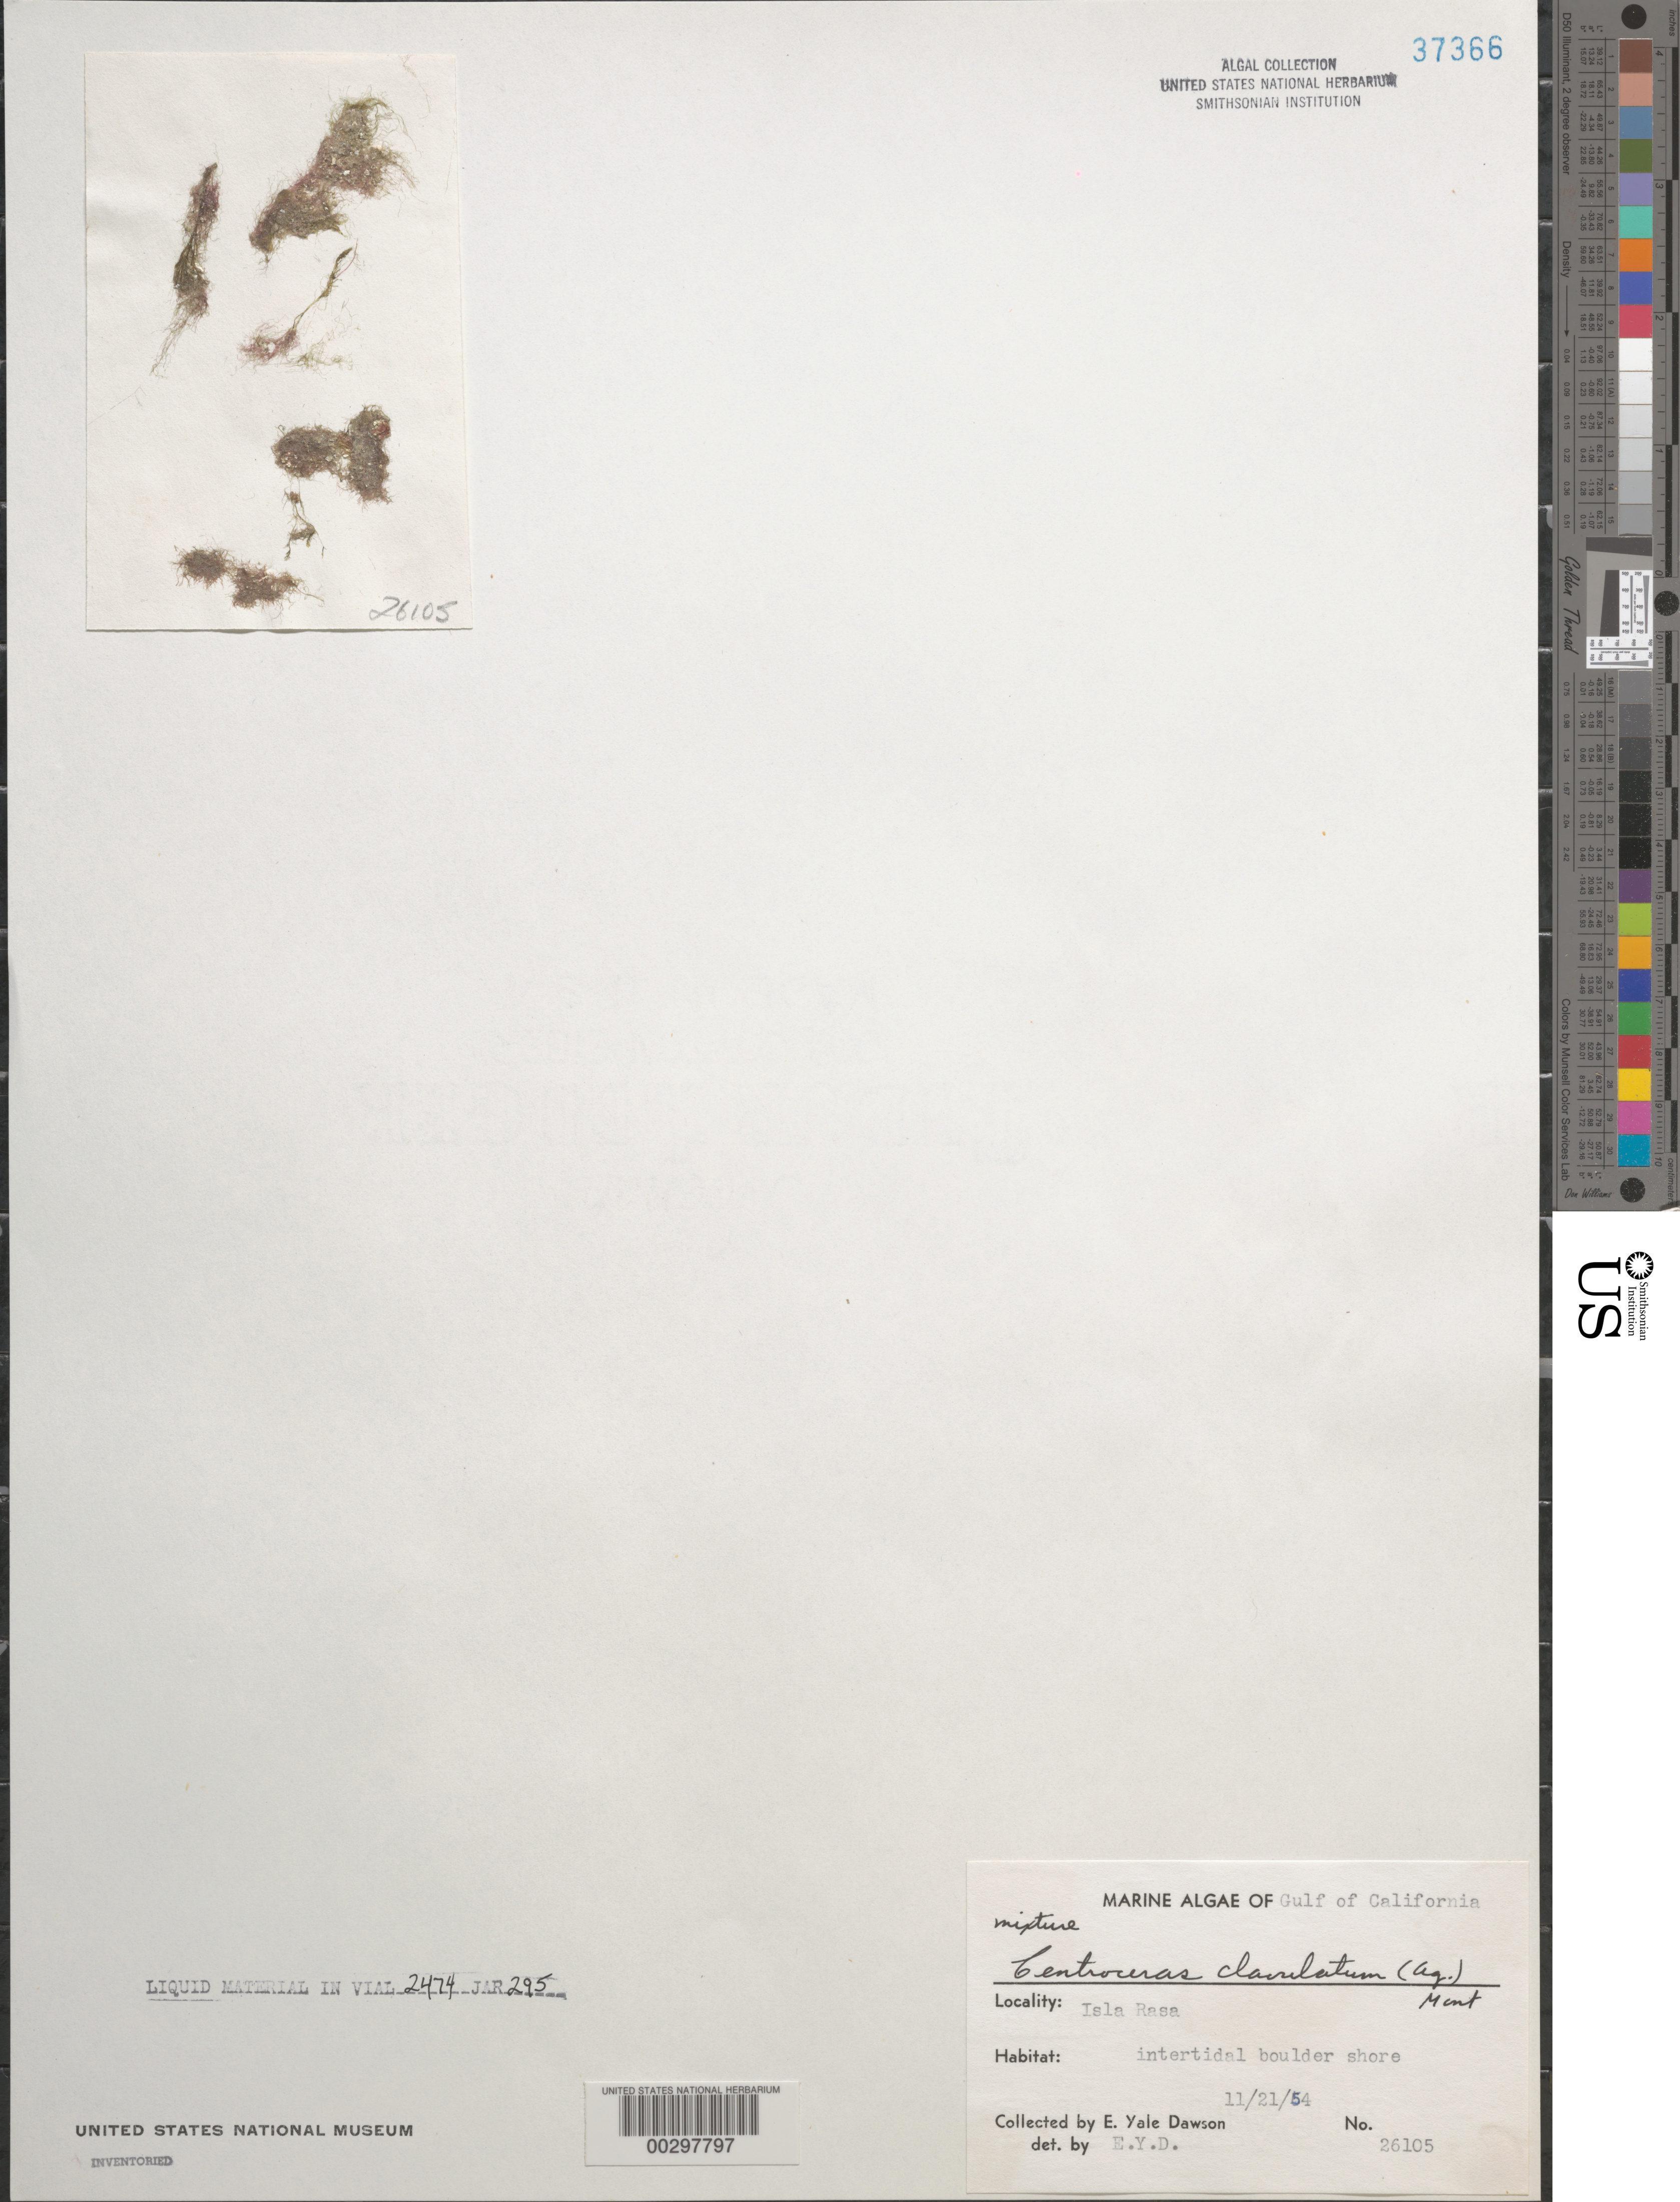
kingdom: Plantae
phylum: Rhodophyta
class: Florideophyceae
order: Ceramiales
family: Ceramiaceae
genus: Centroceras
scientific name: Centroceras clavulatum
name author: (C. Agardh) Mont.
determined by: Dawson, E. Y.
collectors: E. Y. Dawson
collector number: EYD 26105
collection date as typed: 21 Nov 1954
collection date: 1954-11-21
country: Mexico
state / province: Baja California Norte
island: Isla Raza (Isla Rasa)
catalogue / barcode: US 37366